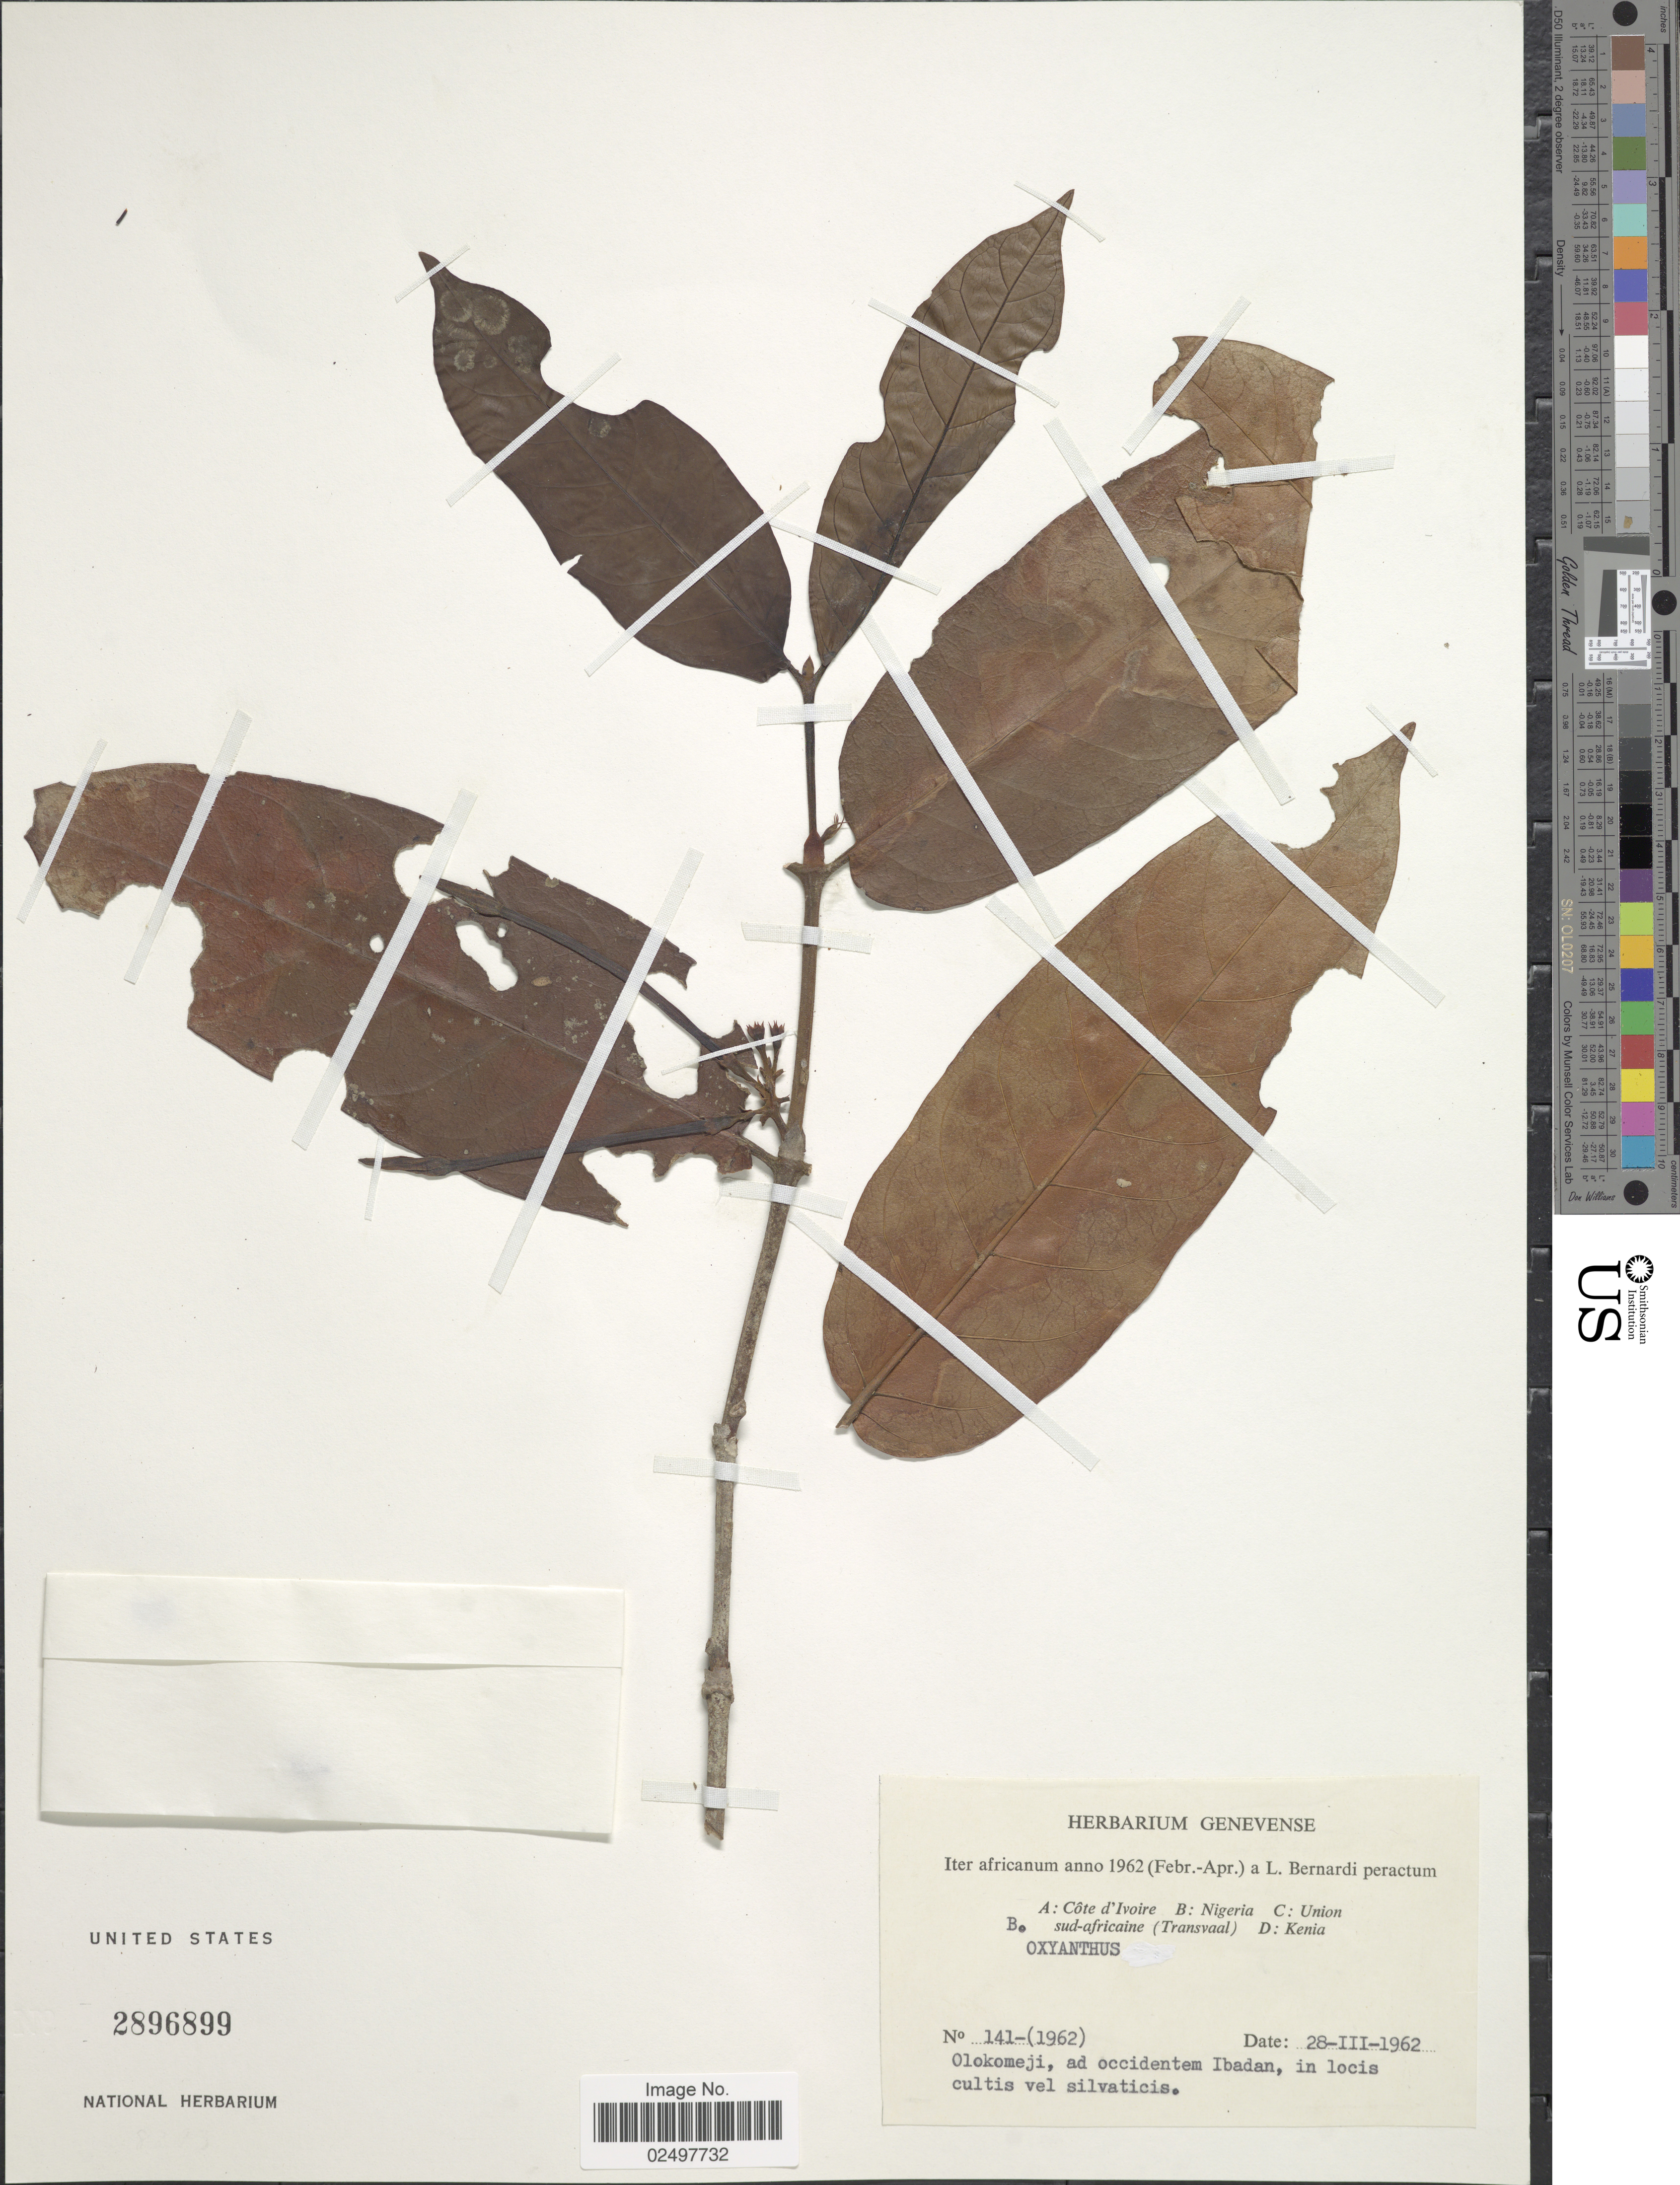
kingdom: Plantae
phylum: Tracheophyta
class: Magnoliopsida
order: Gentianales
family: Rubiaceae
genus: Oxyanthus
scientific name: Oxyanthus sp.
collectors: L. Bernardi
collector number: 141-(1962)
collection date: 1962-03-28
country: Nigeria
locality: Olokomeji, ad occidentem Ibadan, in locis cultis vel silvaticis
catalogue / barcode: US 2896899